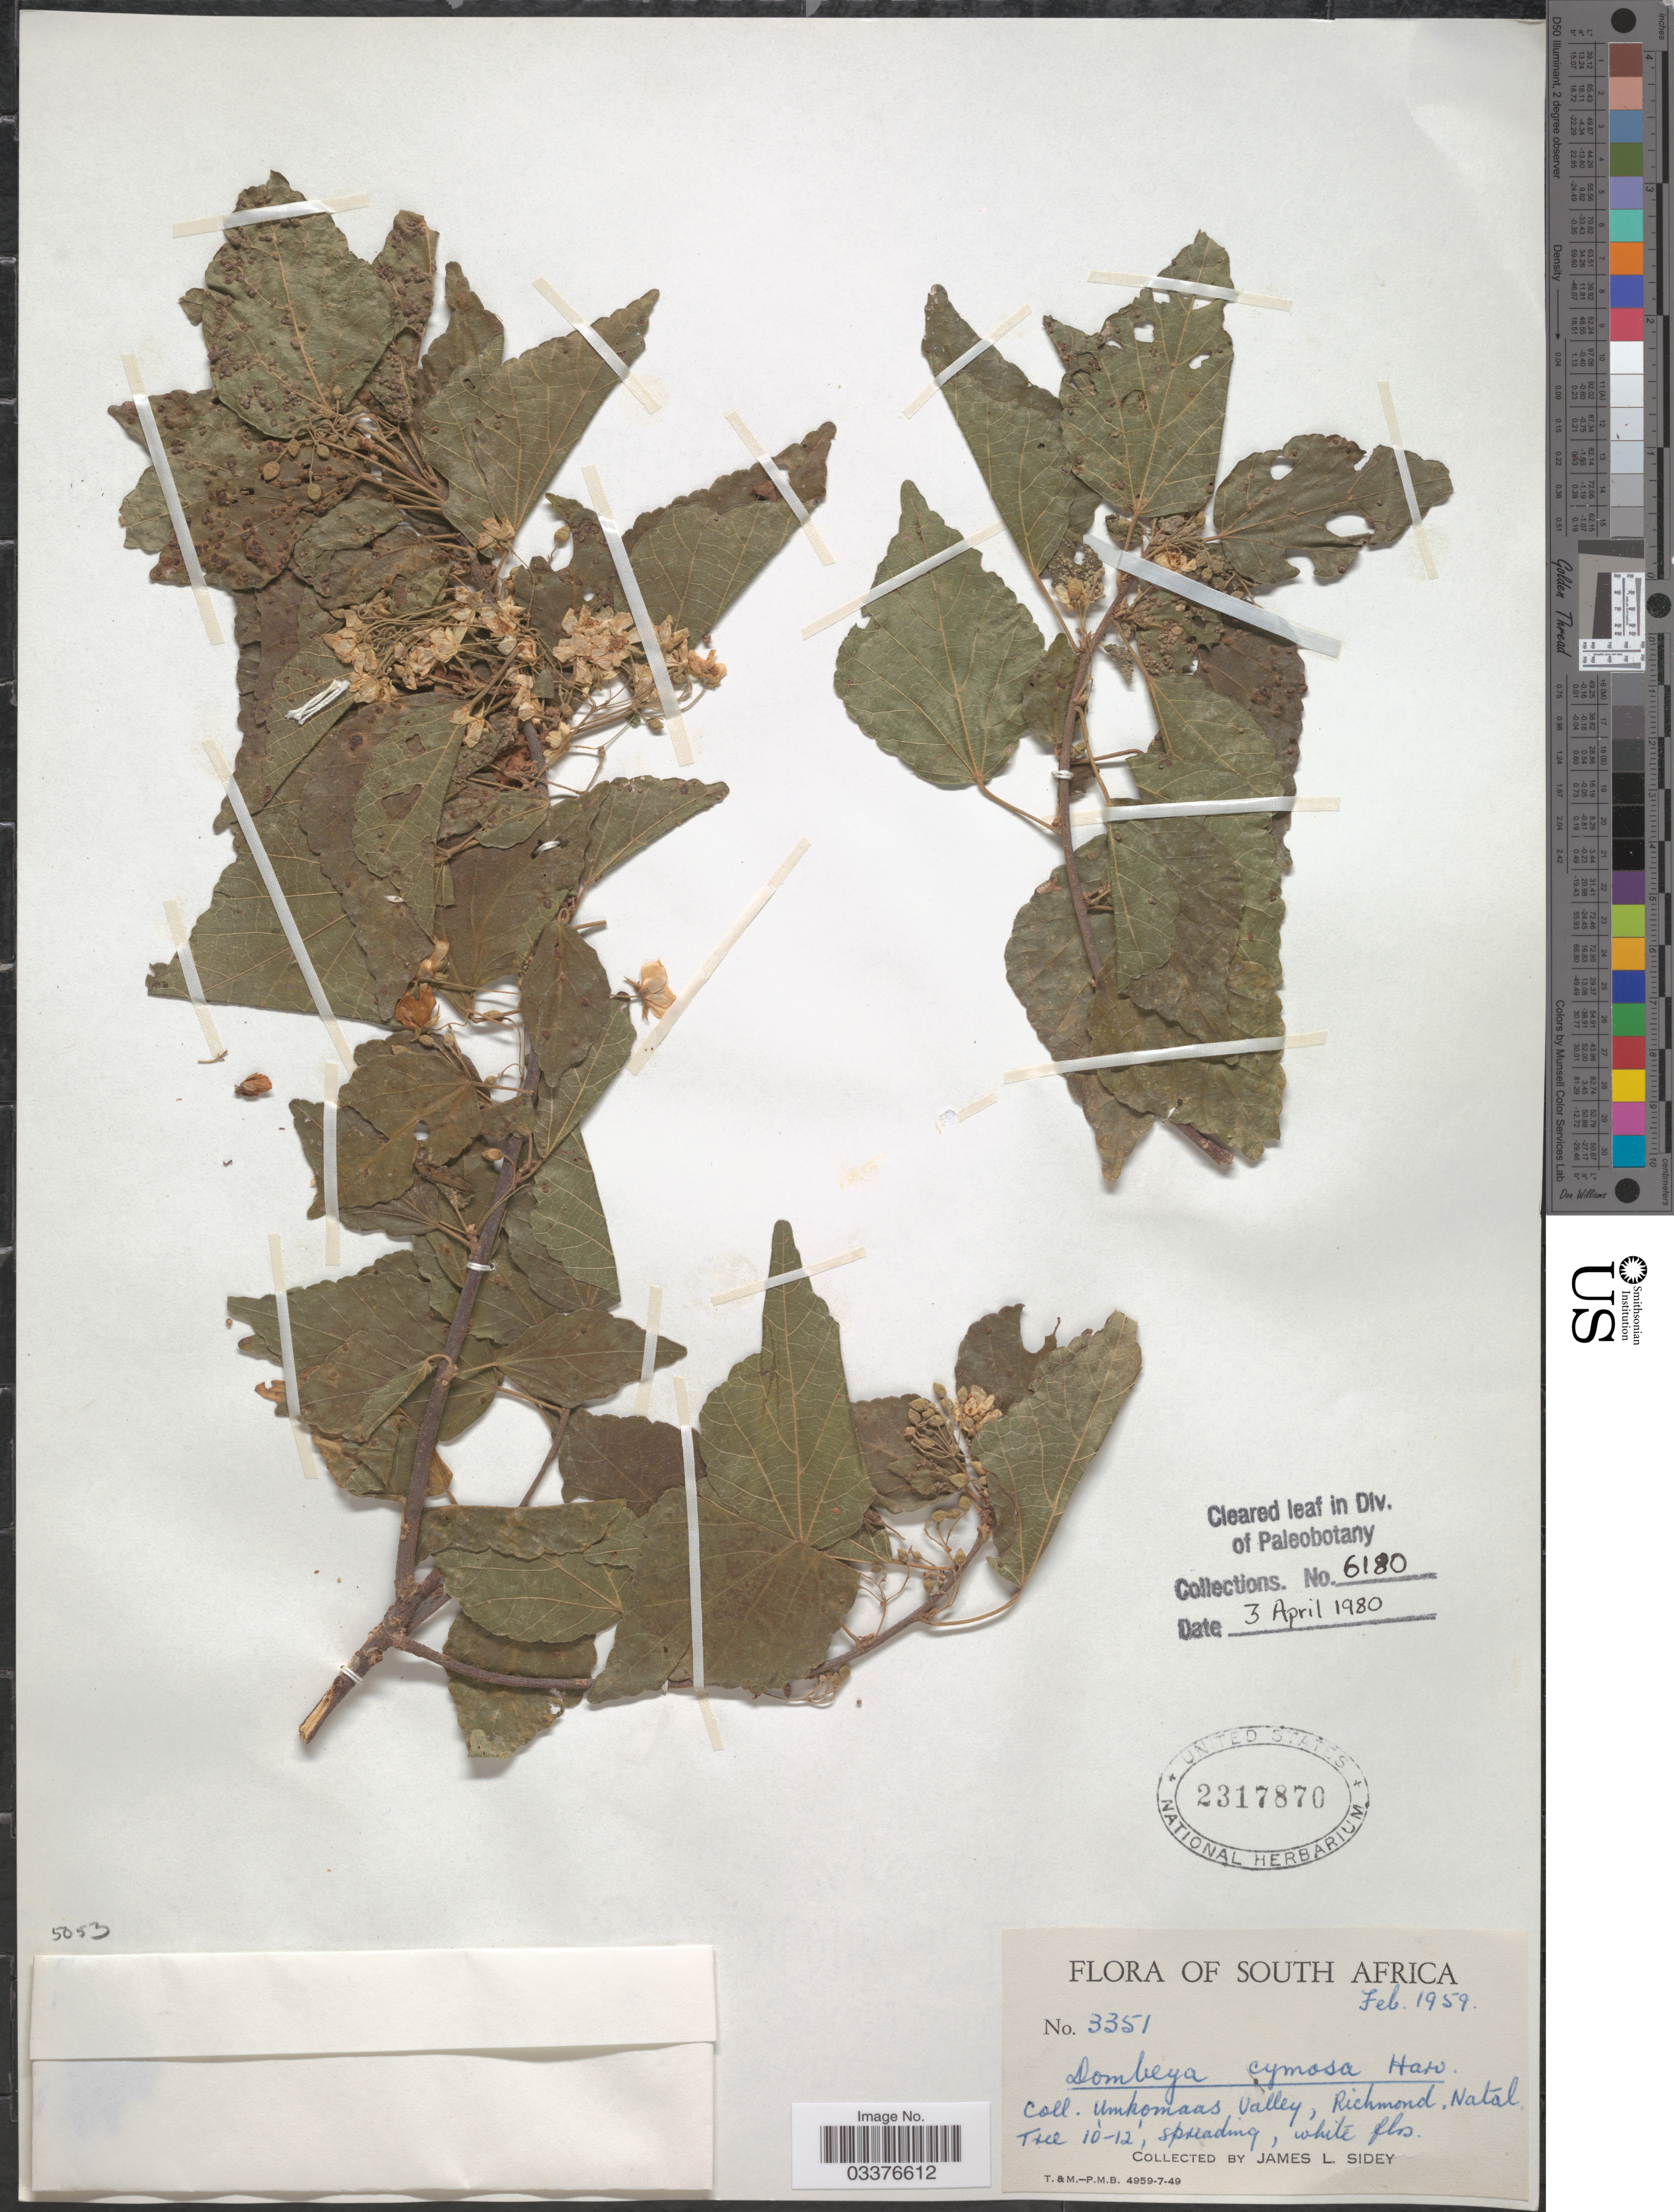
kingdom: Plantae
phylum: Tracheophyta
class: Magnoliopsida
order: Malvales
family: Malvaceae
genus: Dombeya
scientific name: Dombeya cymosa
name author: Harv.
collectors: J. L. Sidey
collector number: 3351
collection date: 1959-02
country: South Africa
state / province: KwaZulu-Natal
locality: Umkomaas Valley, Richmond, Natal.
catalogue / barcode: US 2317870